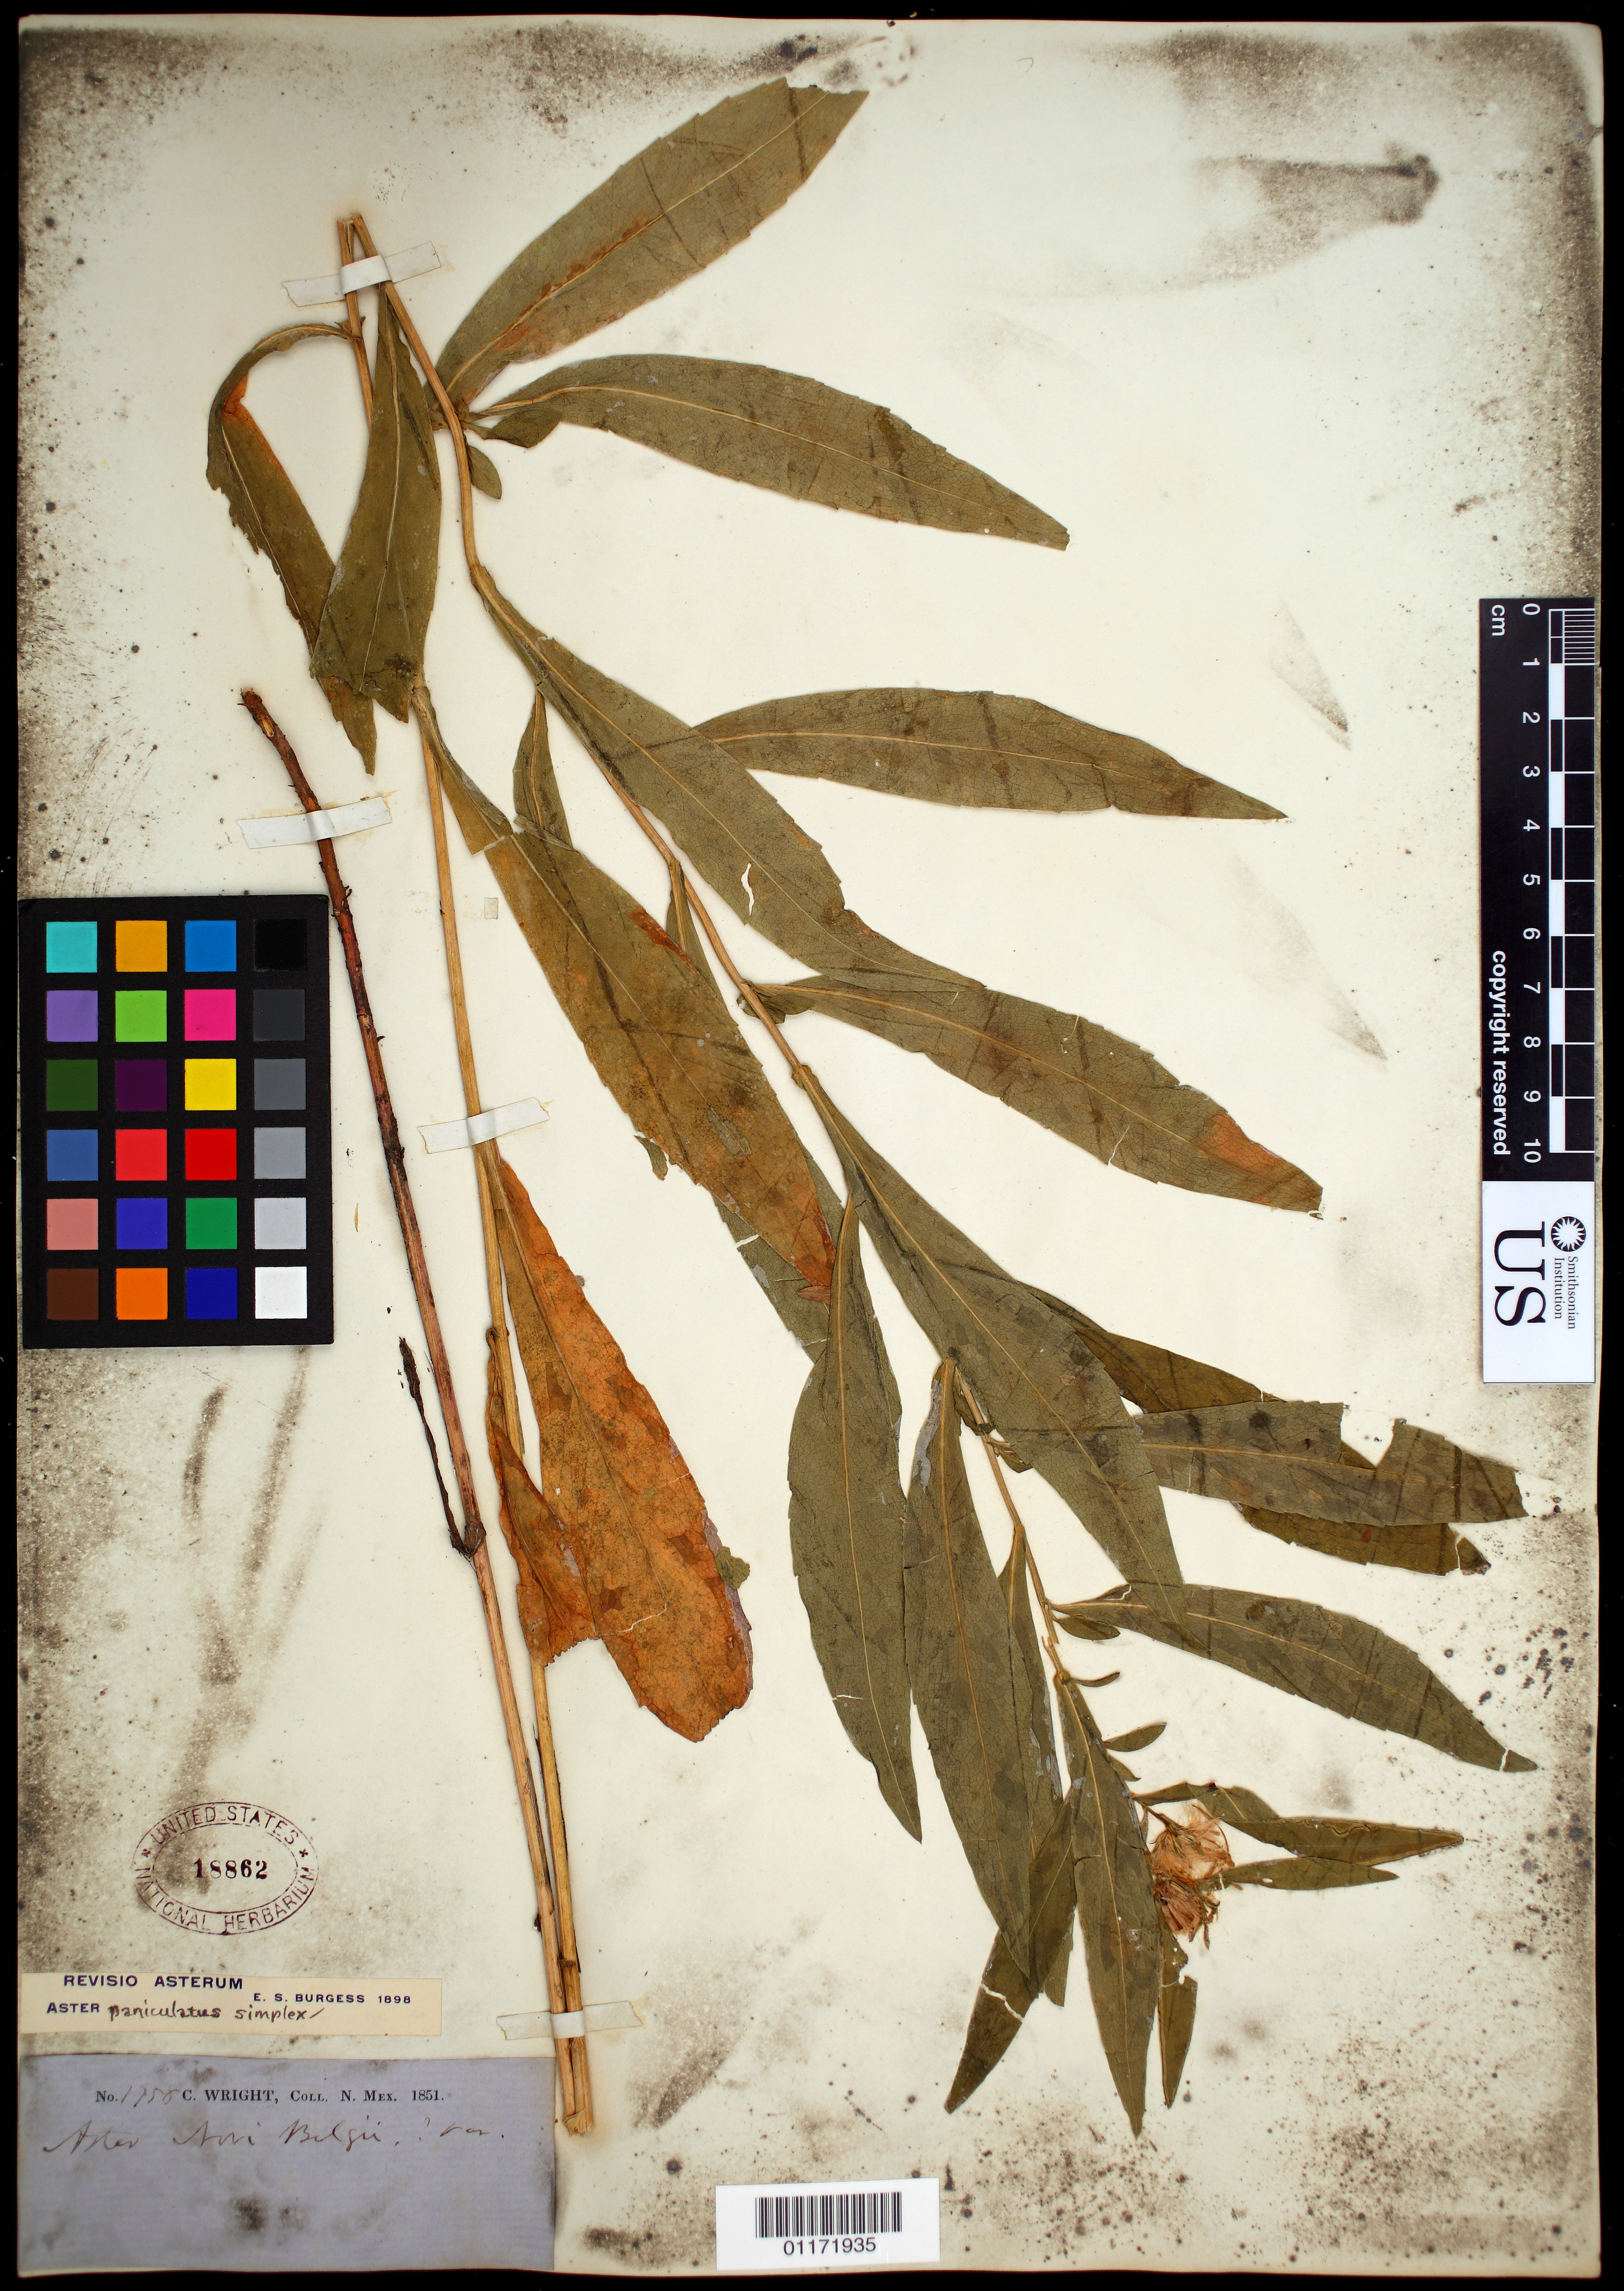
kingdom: Plantae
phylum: Tracheophyta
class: Magnoliopsida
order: Asterales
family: Asteraceae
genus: Symphyotrichum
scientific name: Symphyotrichum lanceolatum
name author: (Willd.) G.L. Nesom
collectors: C. Wright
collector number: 1758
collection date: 1851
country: United States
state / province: New Mexico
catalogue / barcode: US 18862